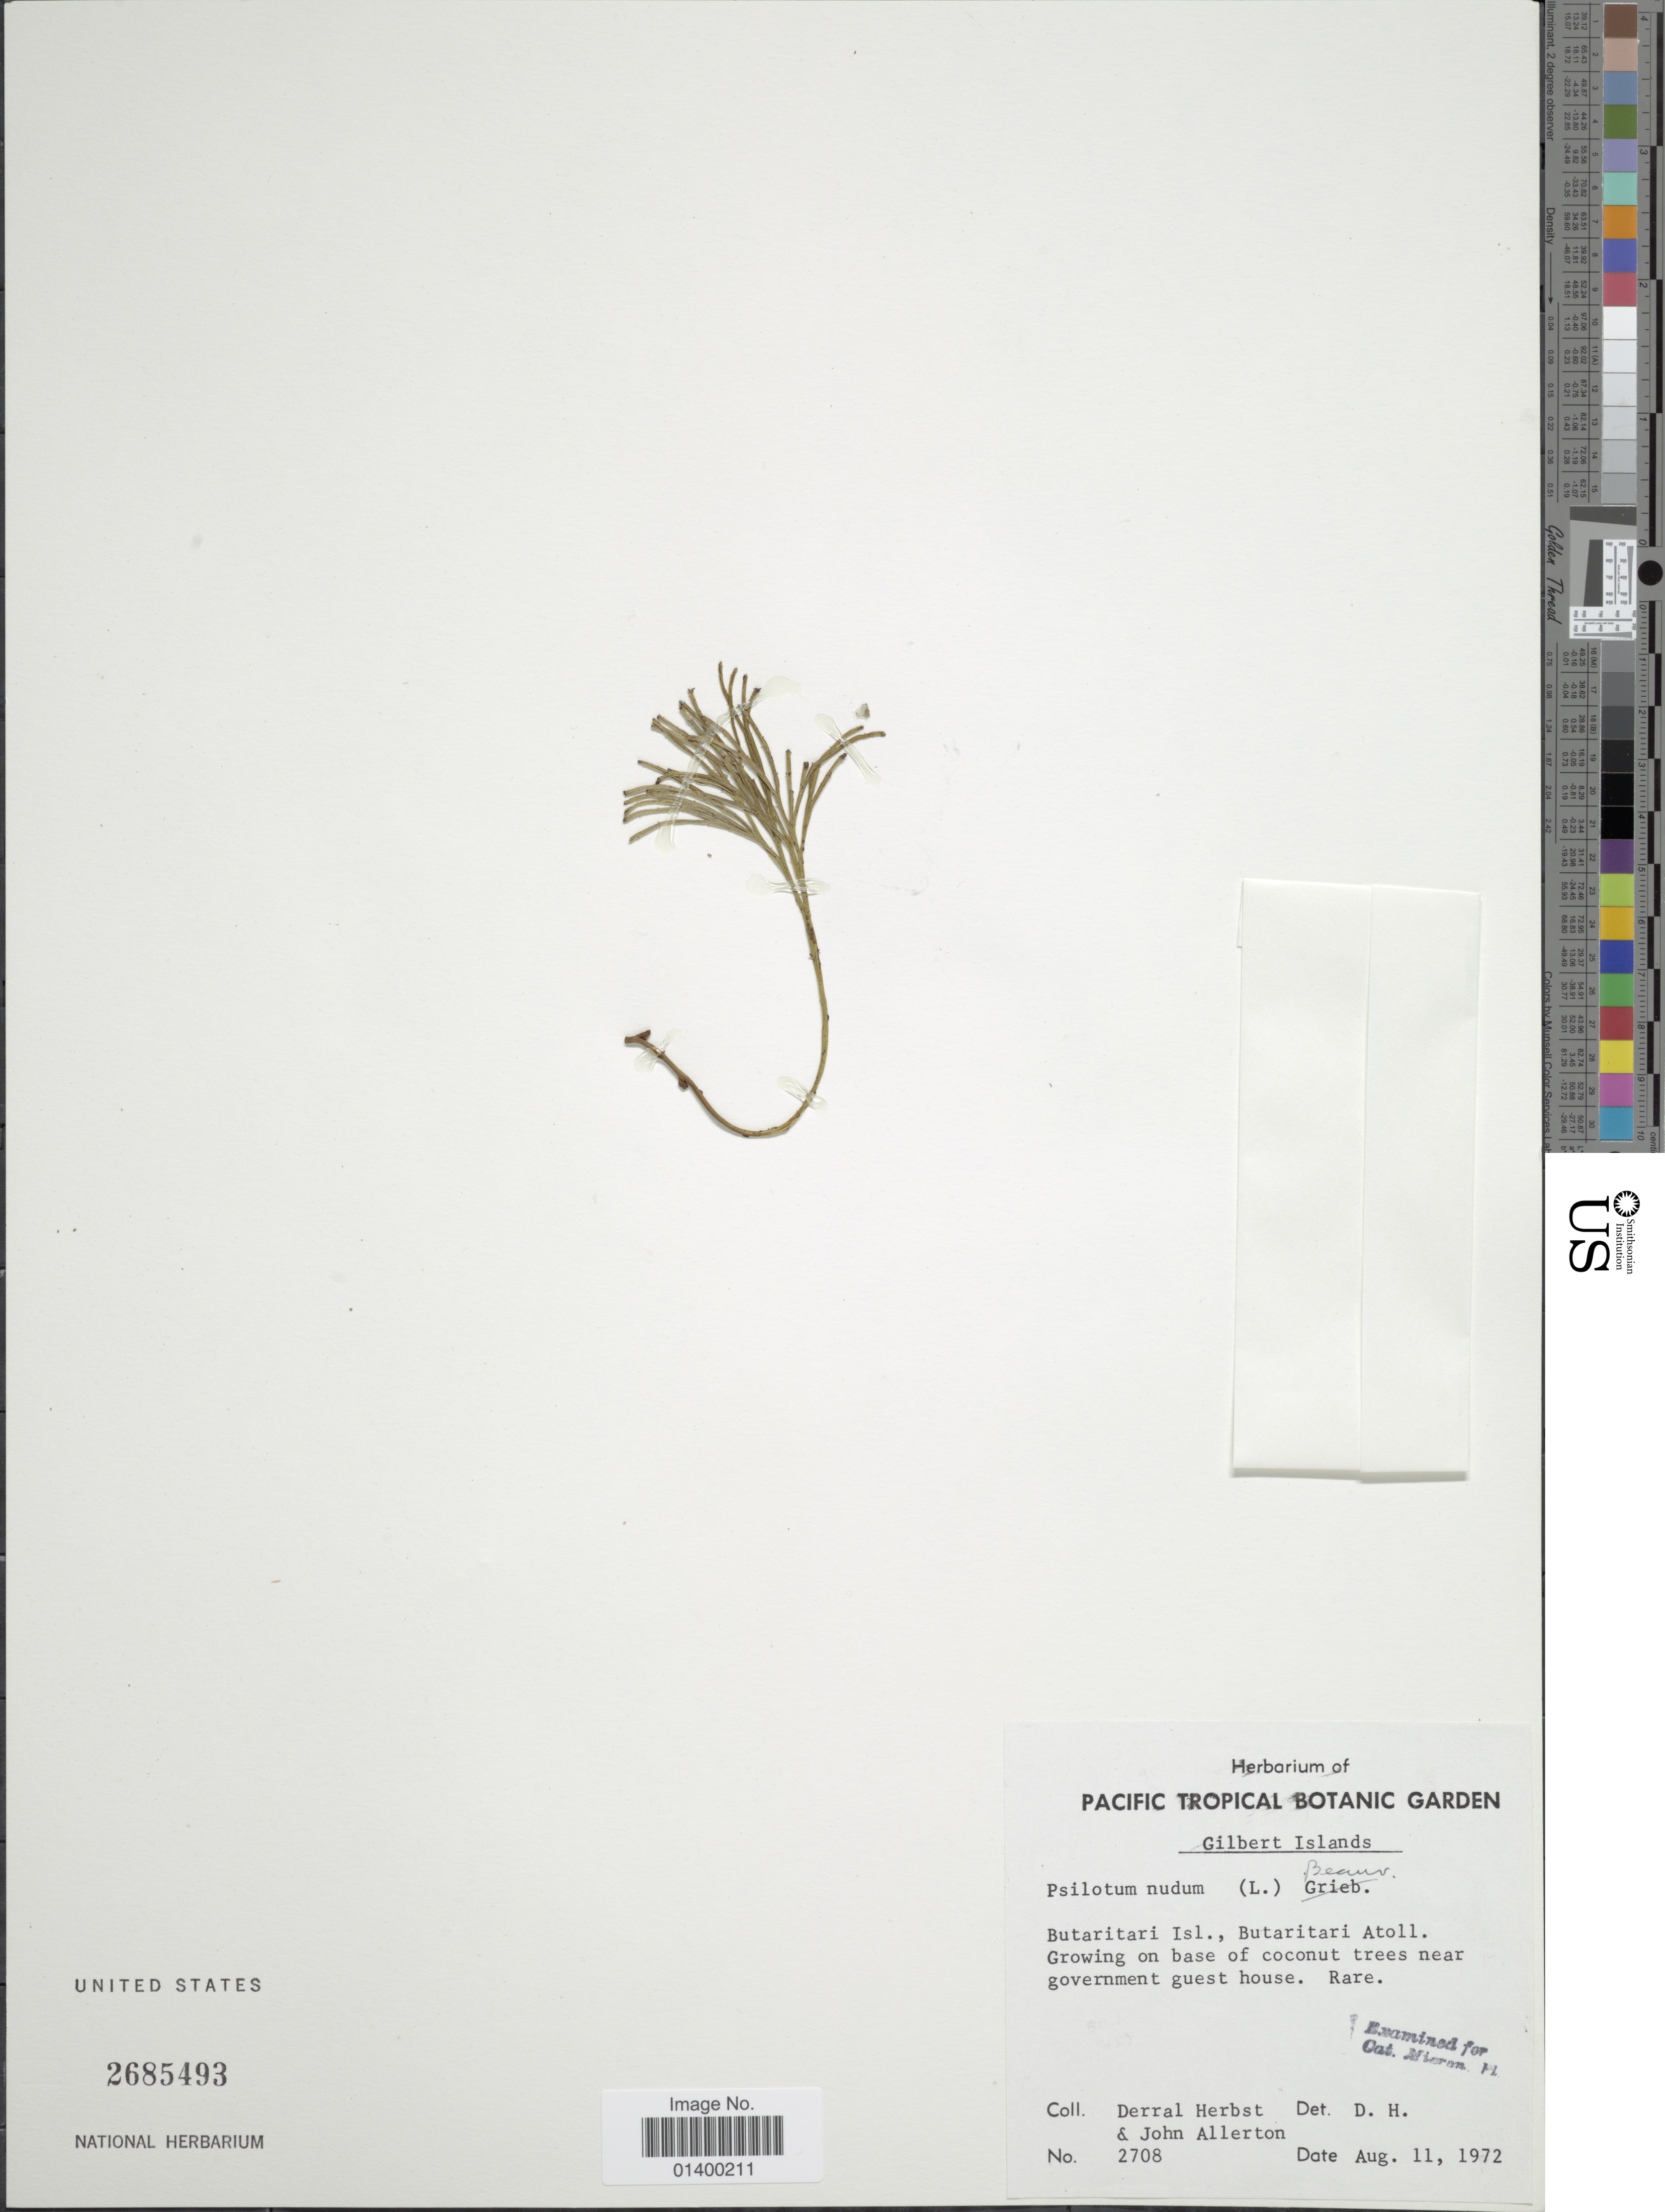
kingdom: Plantae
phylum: Tracheophyta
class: Polypodiopsida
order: Psilotales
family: Psilotaceae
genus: Psilotum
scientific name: Psilotum nudum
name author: (L.) P. Beauv.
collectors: D. Herbst & J. Allerton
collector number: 2708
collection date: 1972-08-11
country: Kiribati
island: Butaritari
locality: Gilbert Islands, Butaritari Isl., Butaritaru Atoll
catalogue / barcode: US 2685493